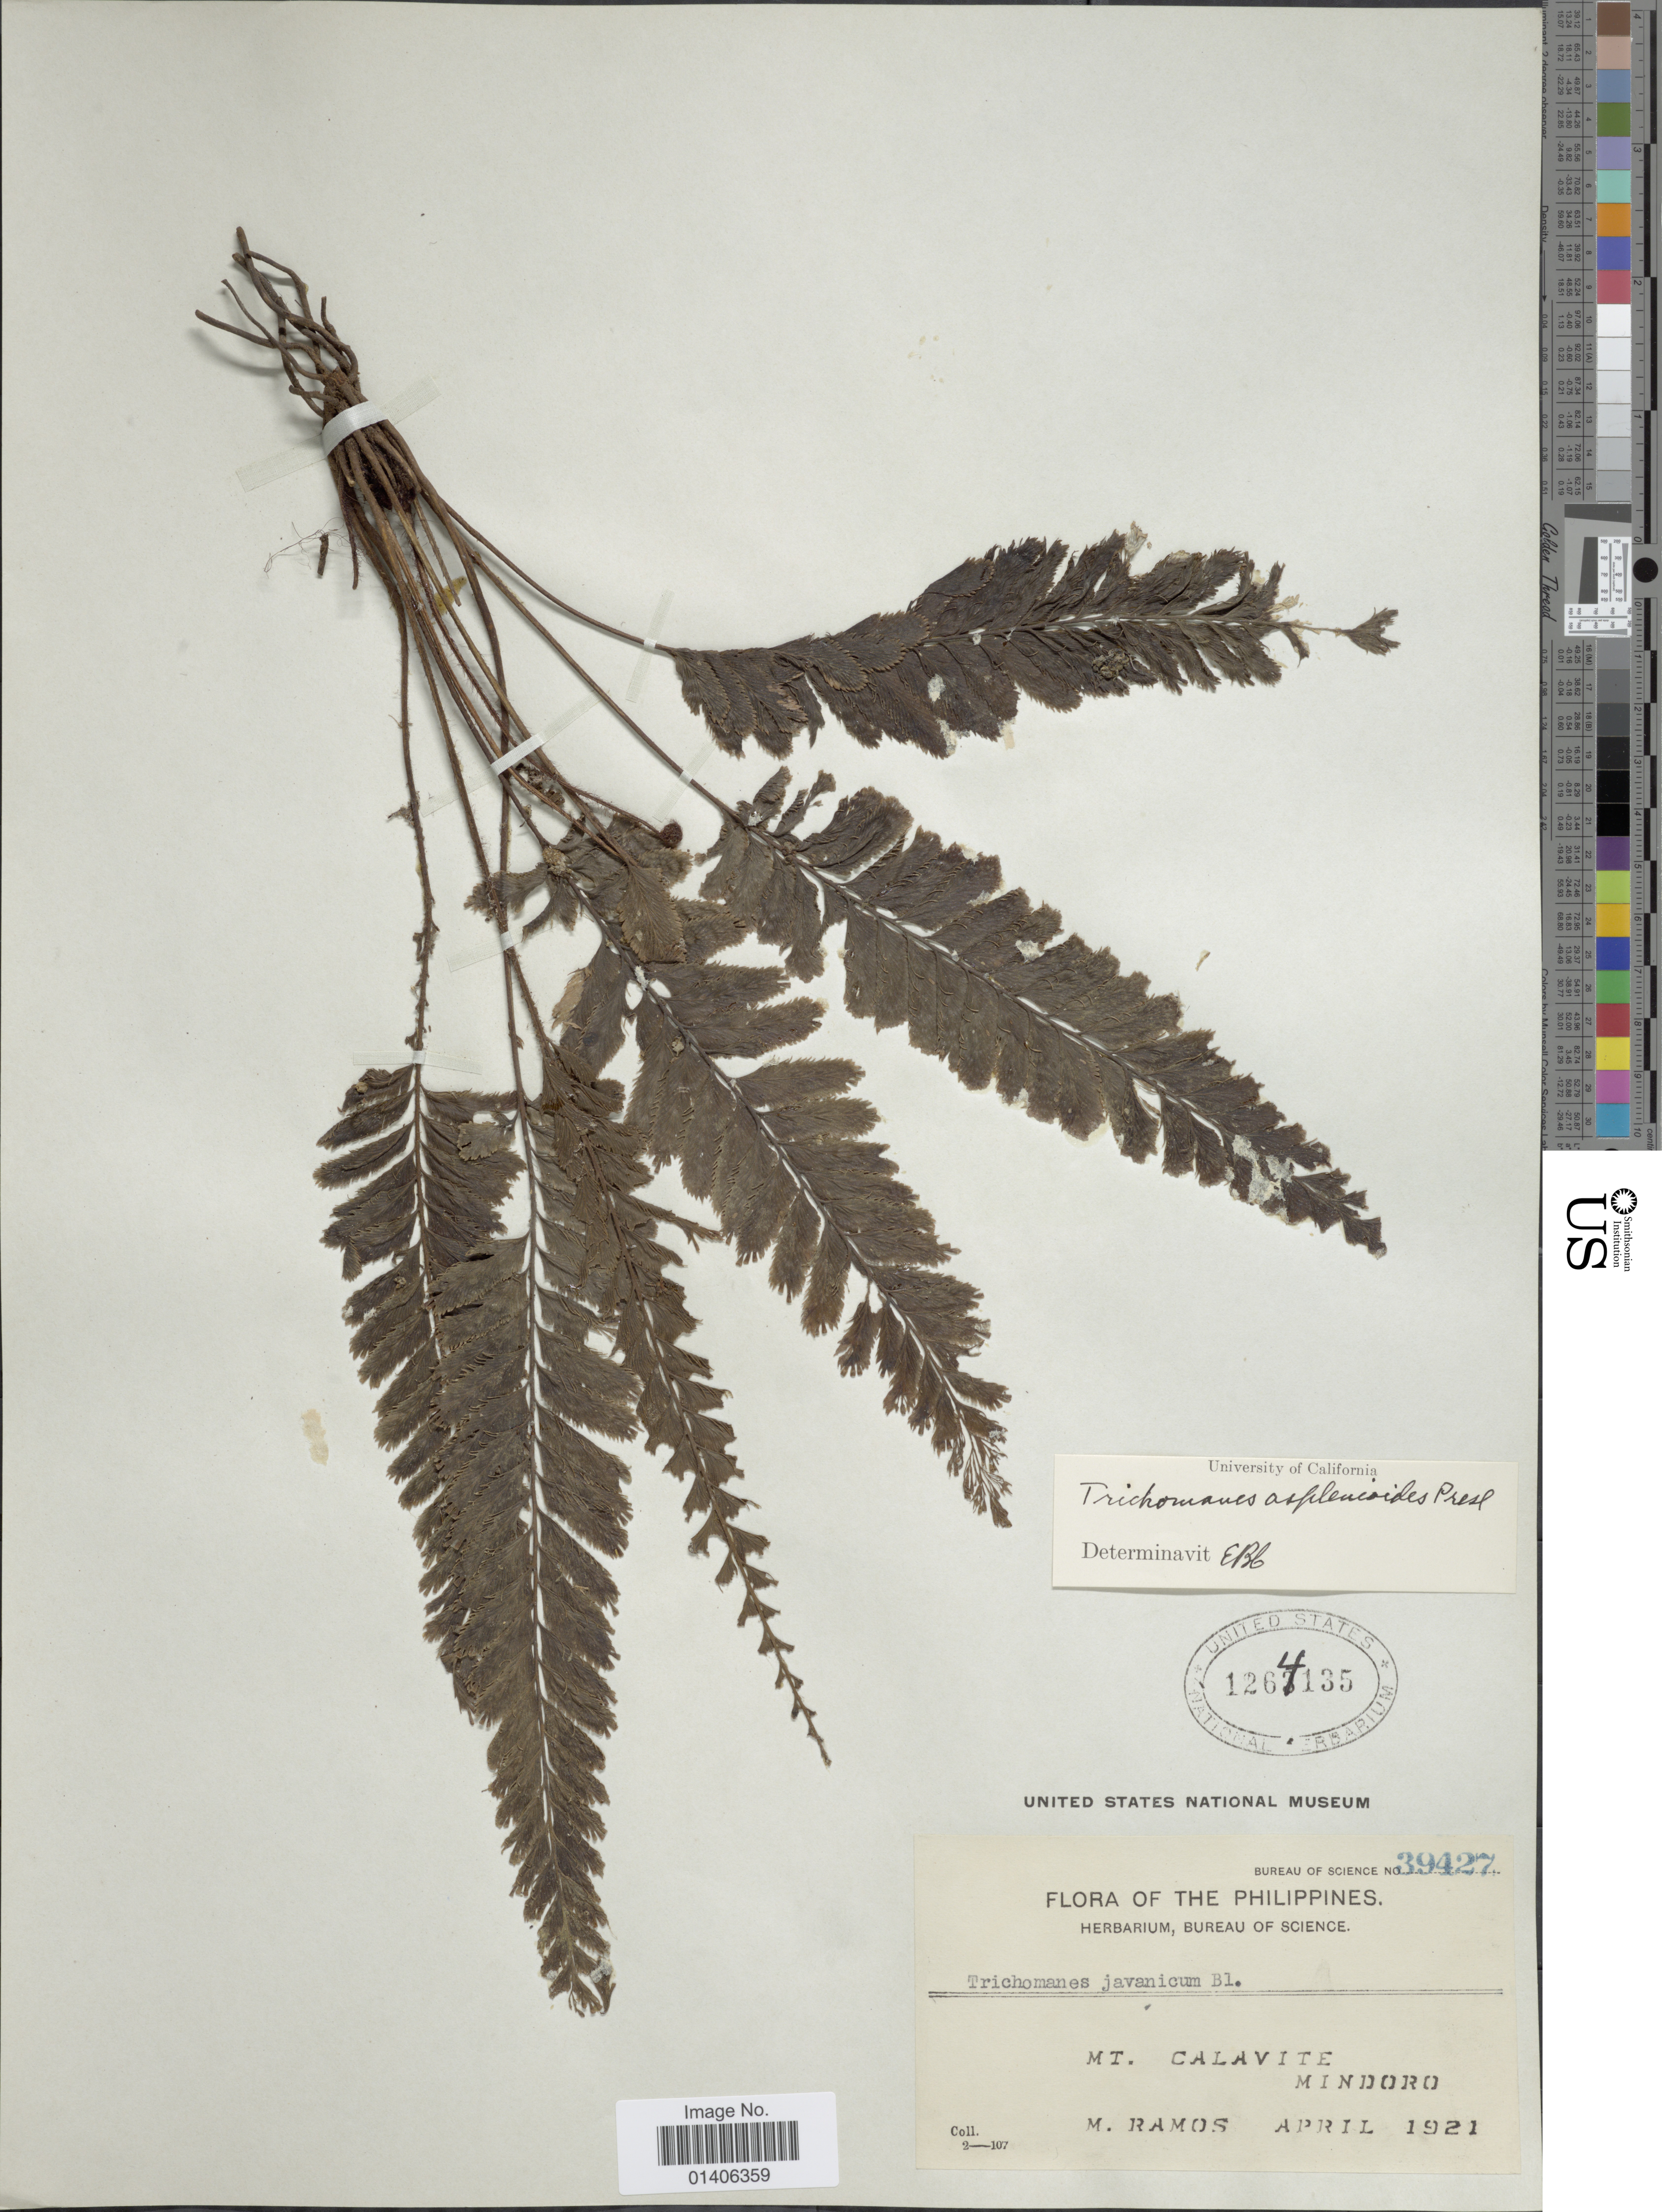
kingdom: Plantae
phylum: Tracheophyta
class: Polypodiopsida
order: Hymenophyllales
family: Hymenophyllaceae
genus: Cephalomanes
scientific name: Cephalomanes javanicum var. asplenoides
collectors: M. Ramos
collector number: Bureau of Science 39427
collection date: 1921-04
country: Philippines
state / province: Mimaropa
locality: Mt Calavite, Mindoro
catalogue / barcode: US 1264135